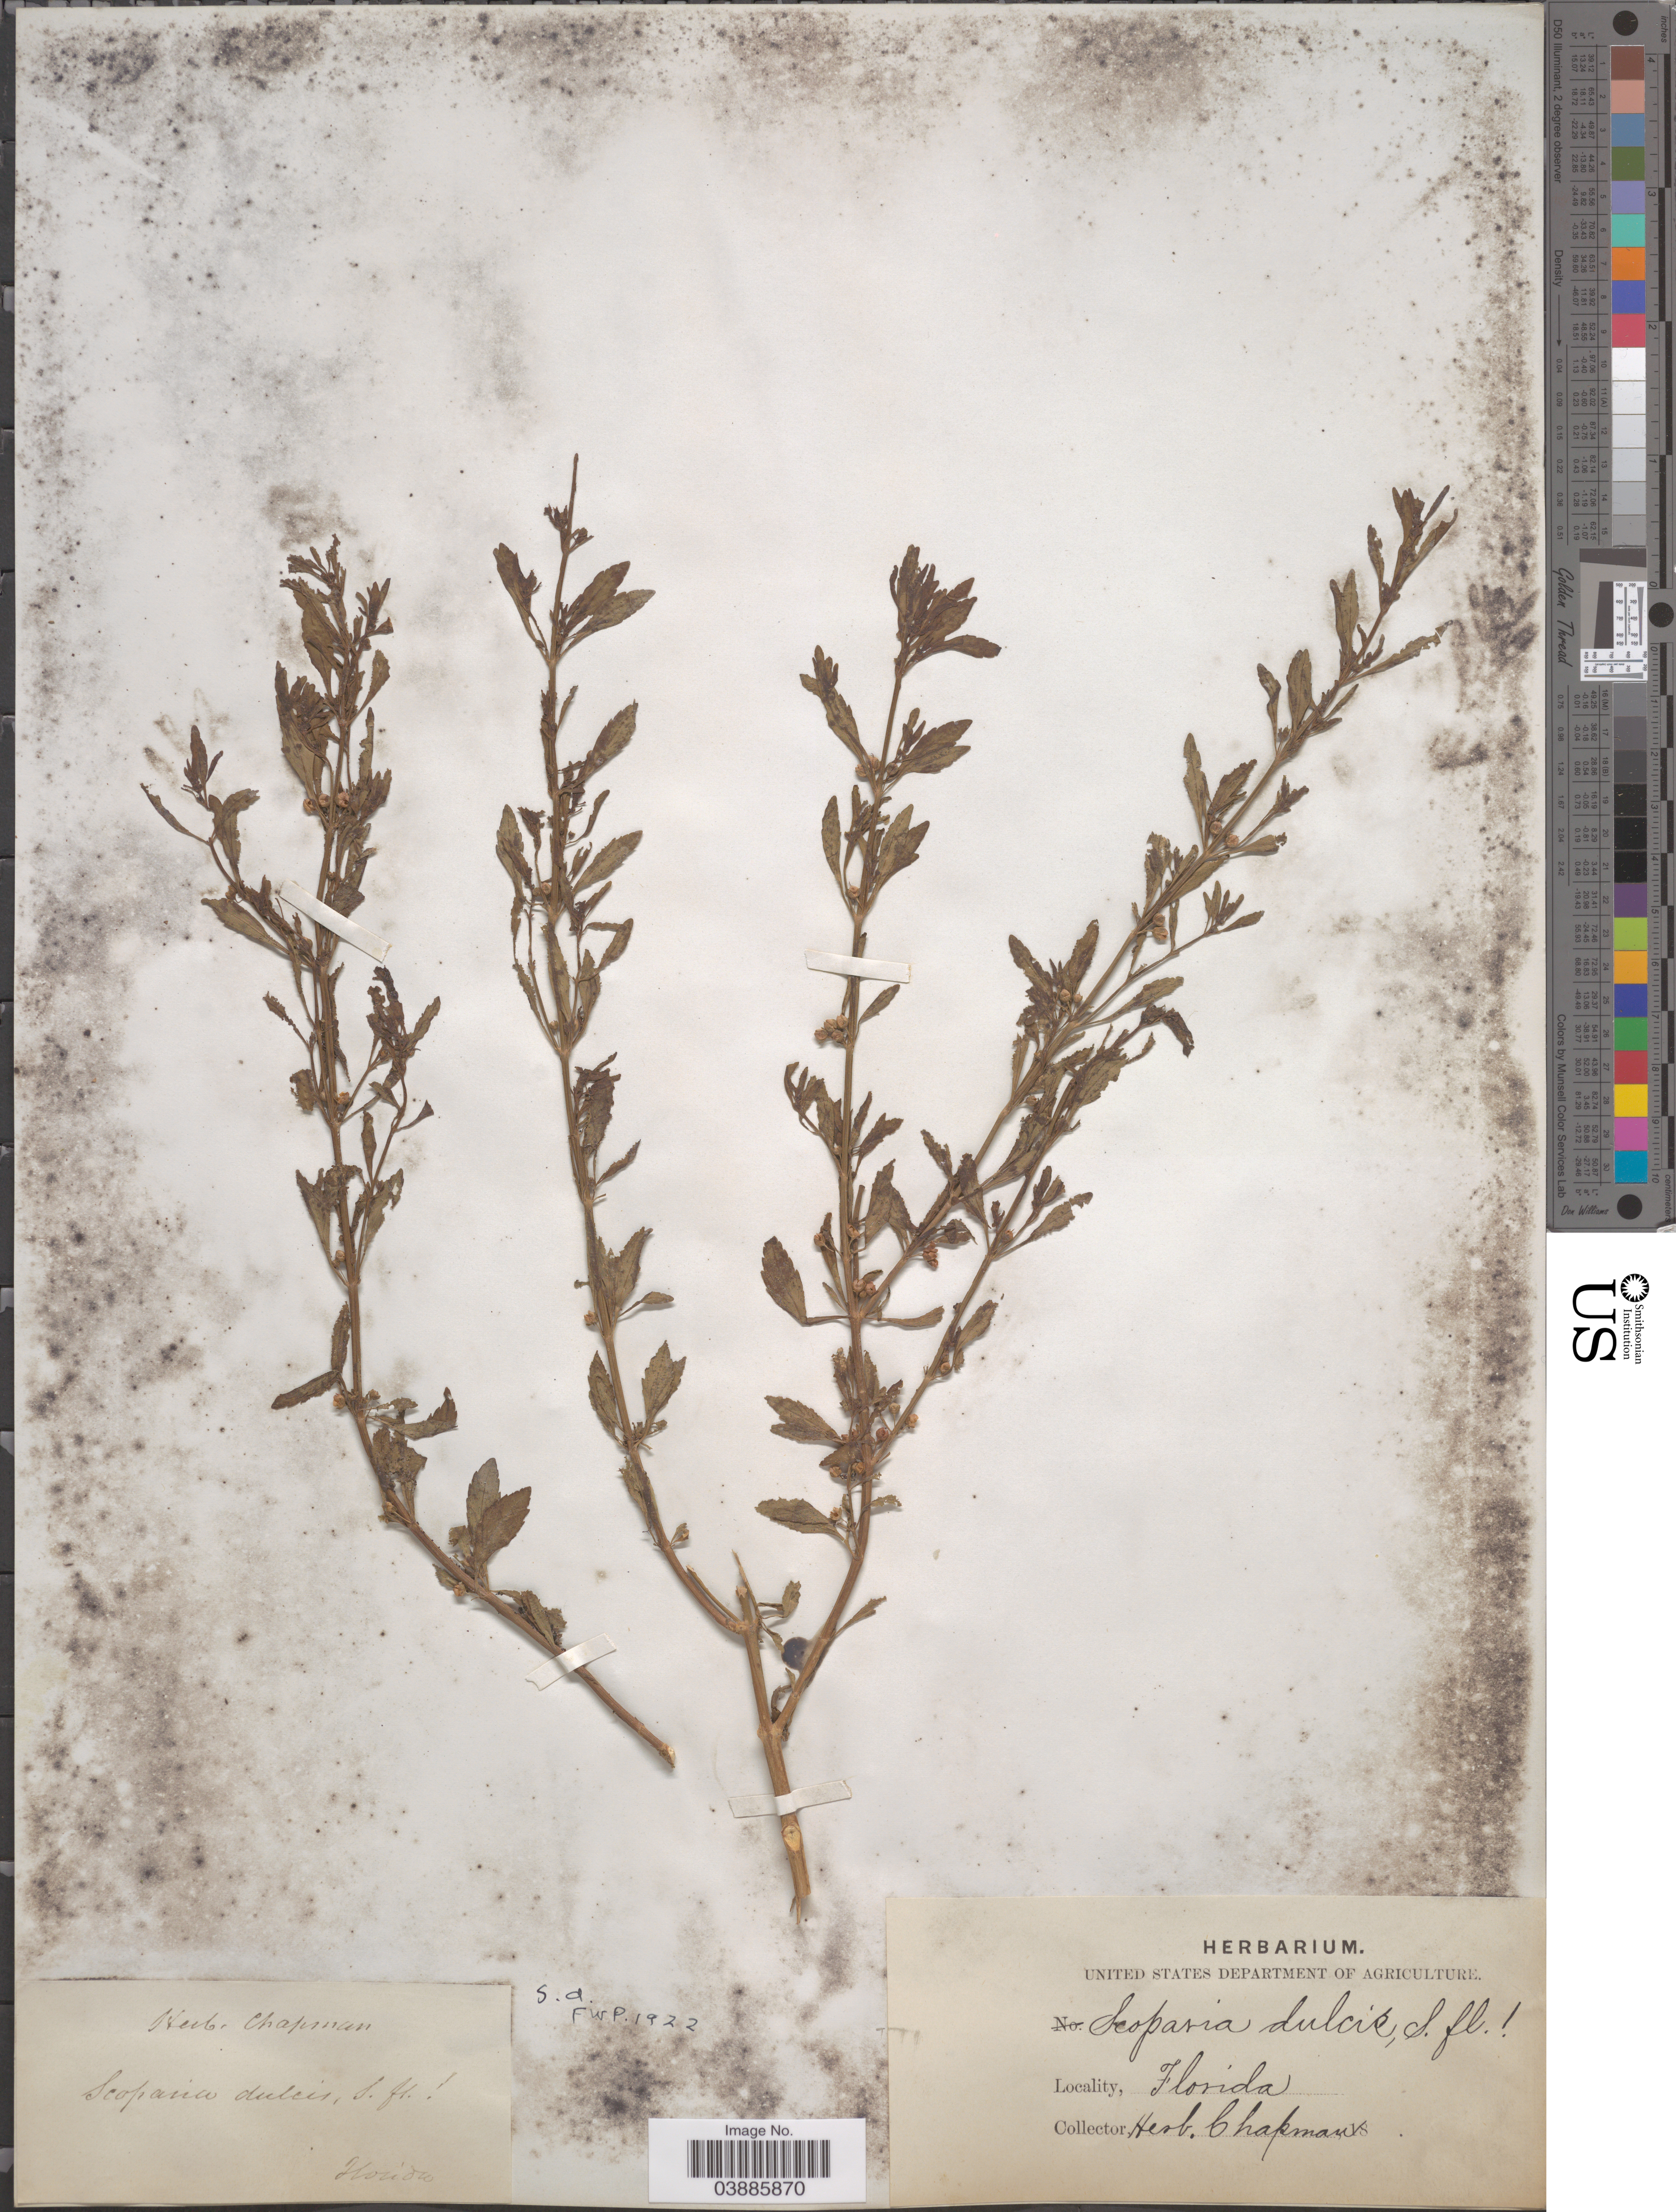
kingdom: Plantae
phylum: Tracheophyta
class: Magnoliopsida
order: Lamiales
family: Plantaginaceae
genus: Scoparia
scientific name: Scoparia dulcis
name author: L.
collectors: ex herb. Chapman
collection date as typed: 18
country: United States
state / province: Florida